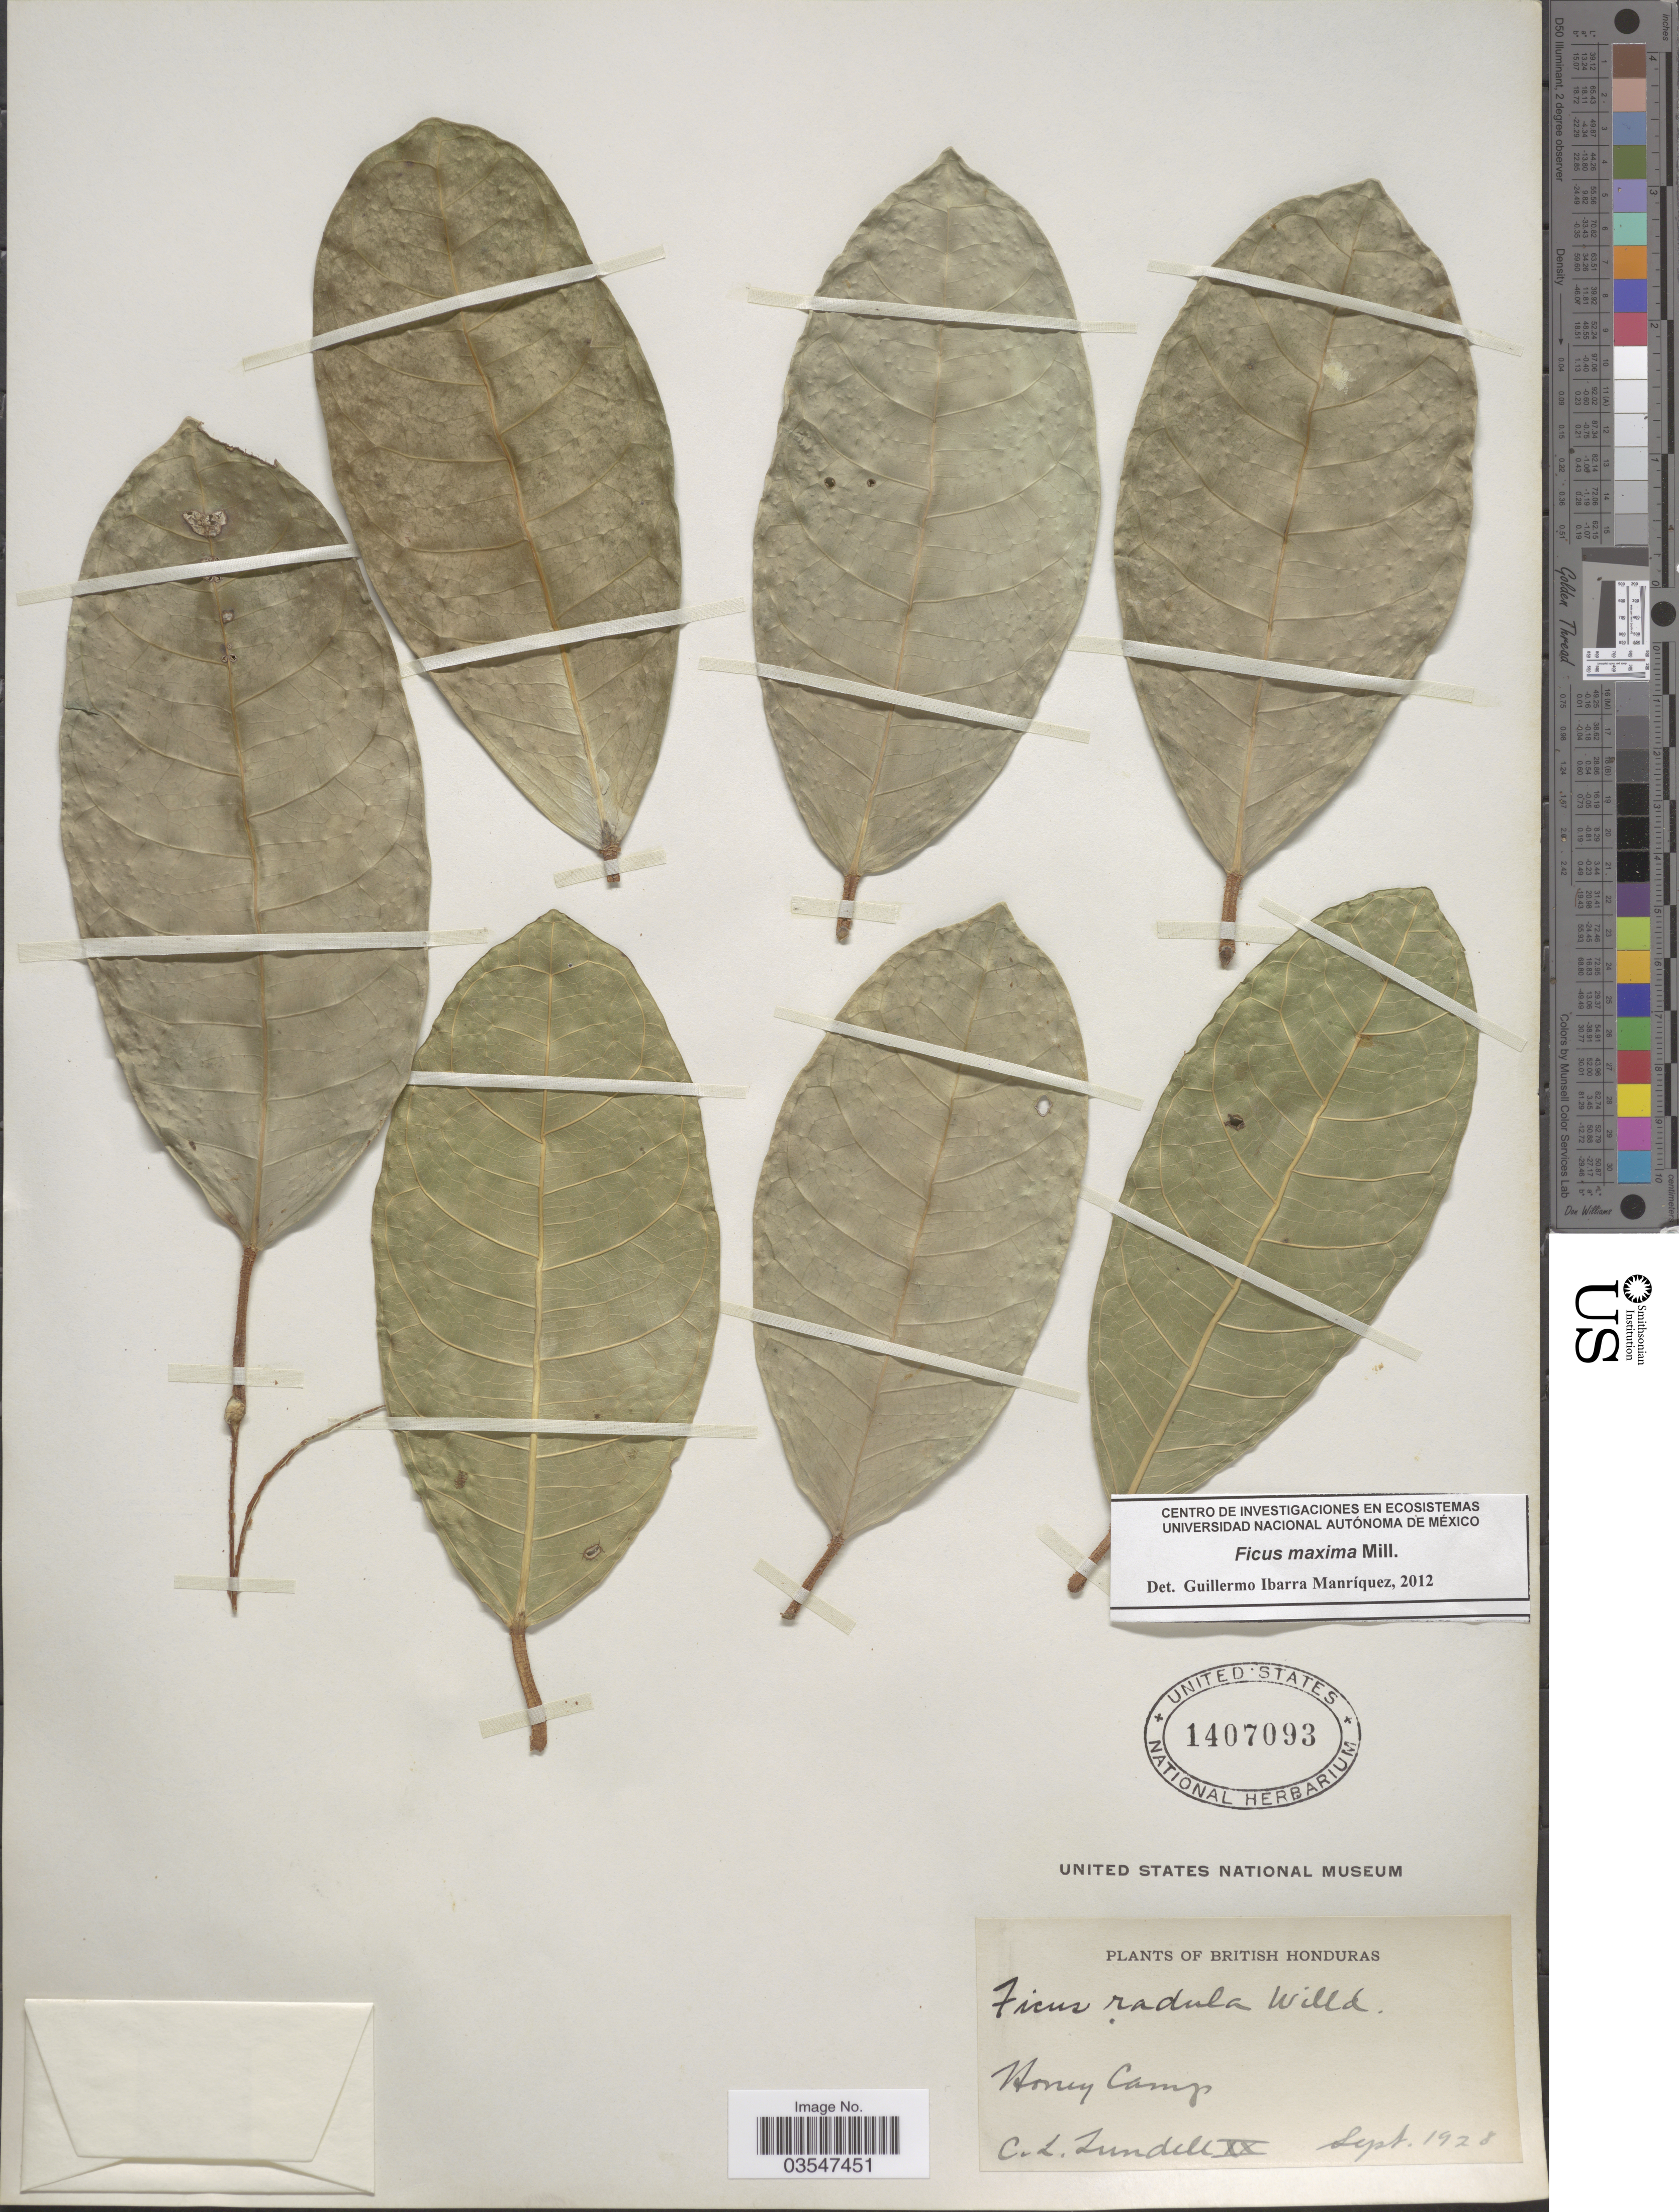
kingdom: Plantae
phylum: Tracheophyta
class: Magnoliopsida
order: Rosales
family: Moraceae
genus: Ficus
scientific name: Ficus maxima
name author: Mill.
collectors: C. L. Lundell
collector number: XX?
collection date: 1928-09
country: Belize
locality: British Honduras, Honey Camp.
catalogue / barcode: US 1407093